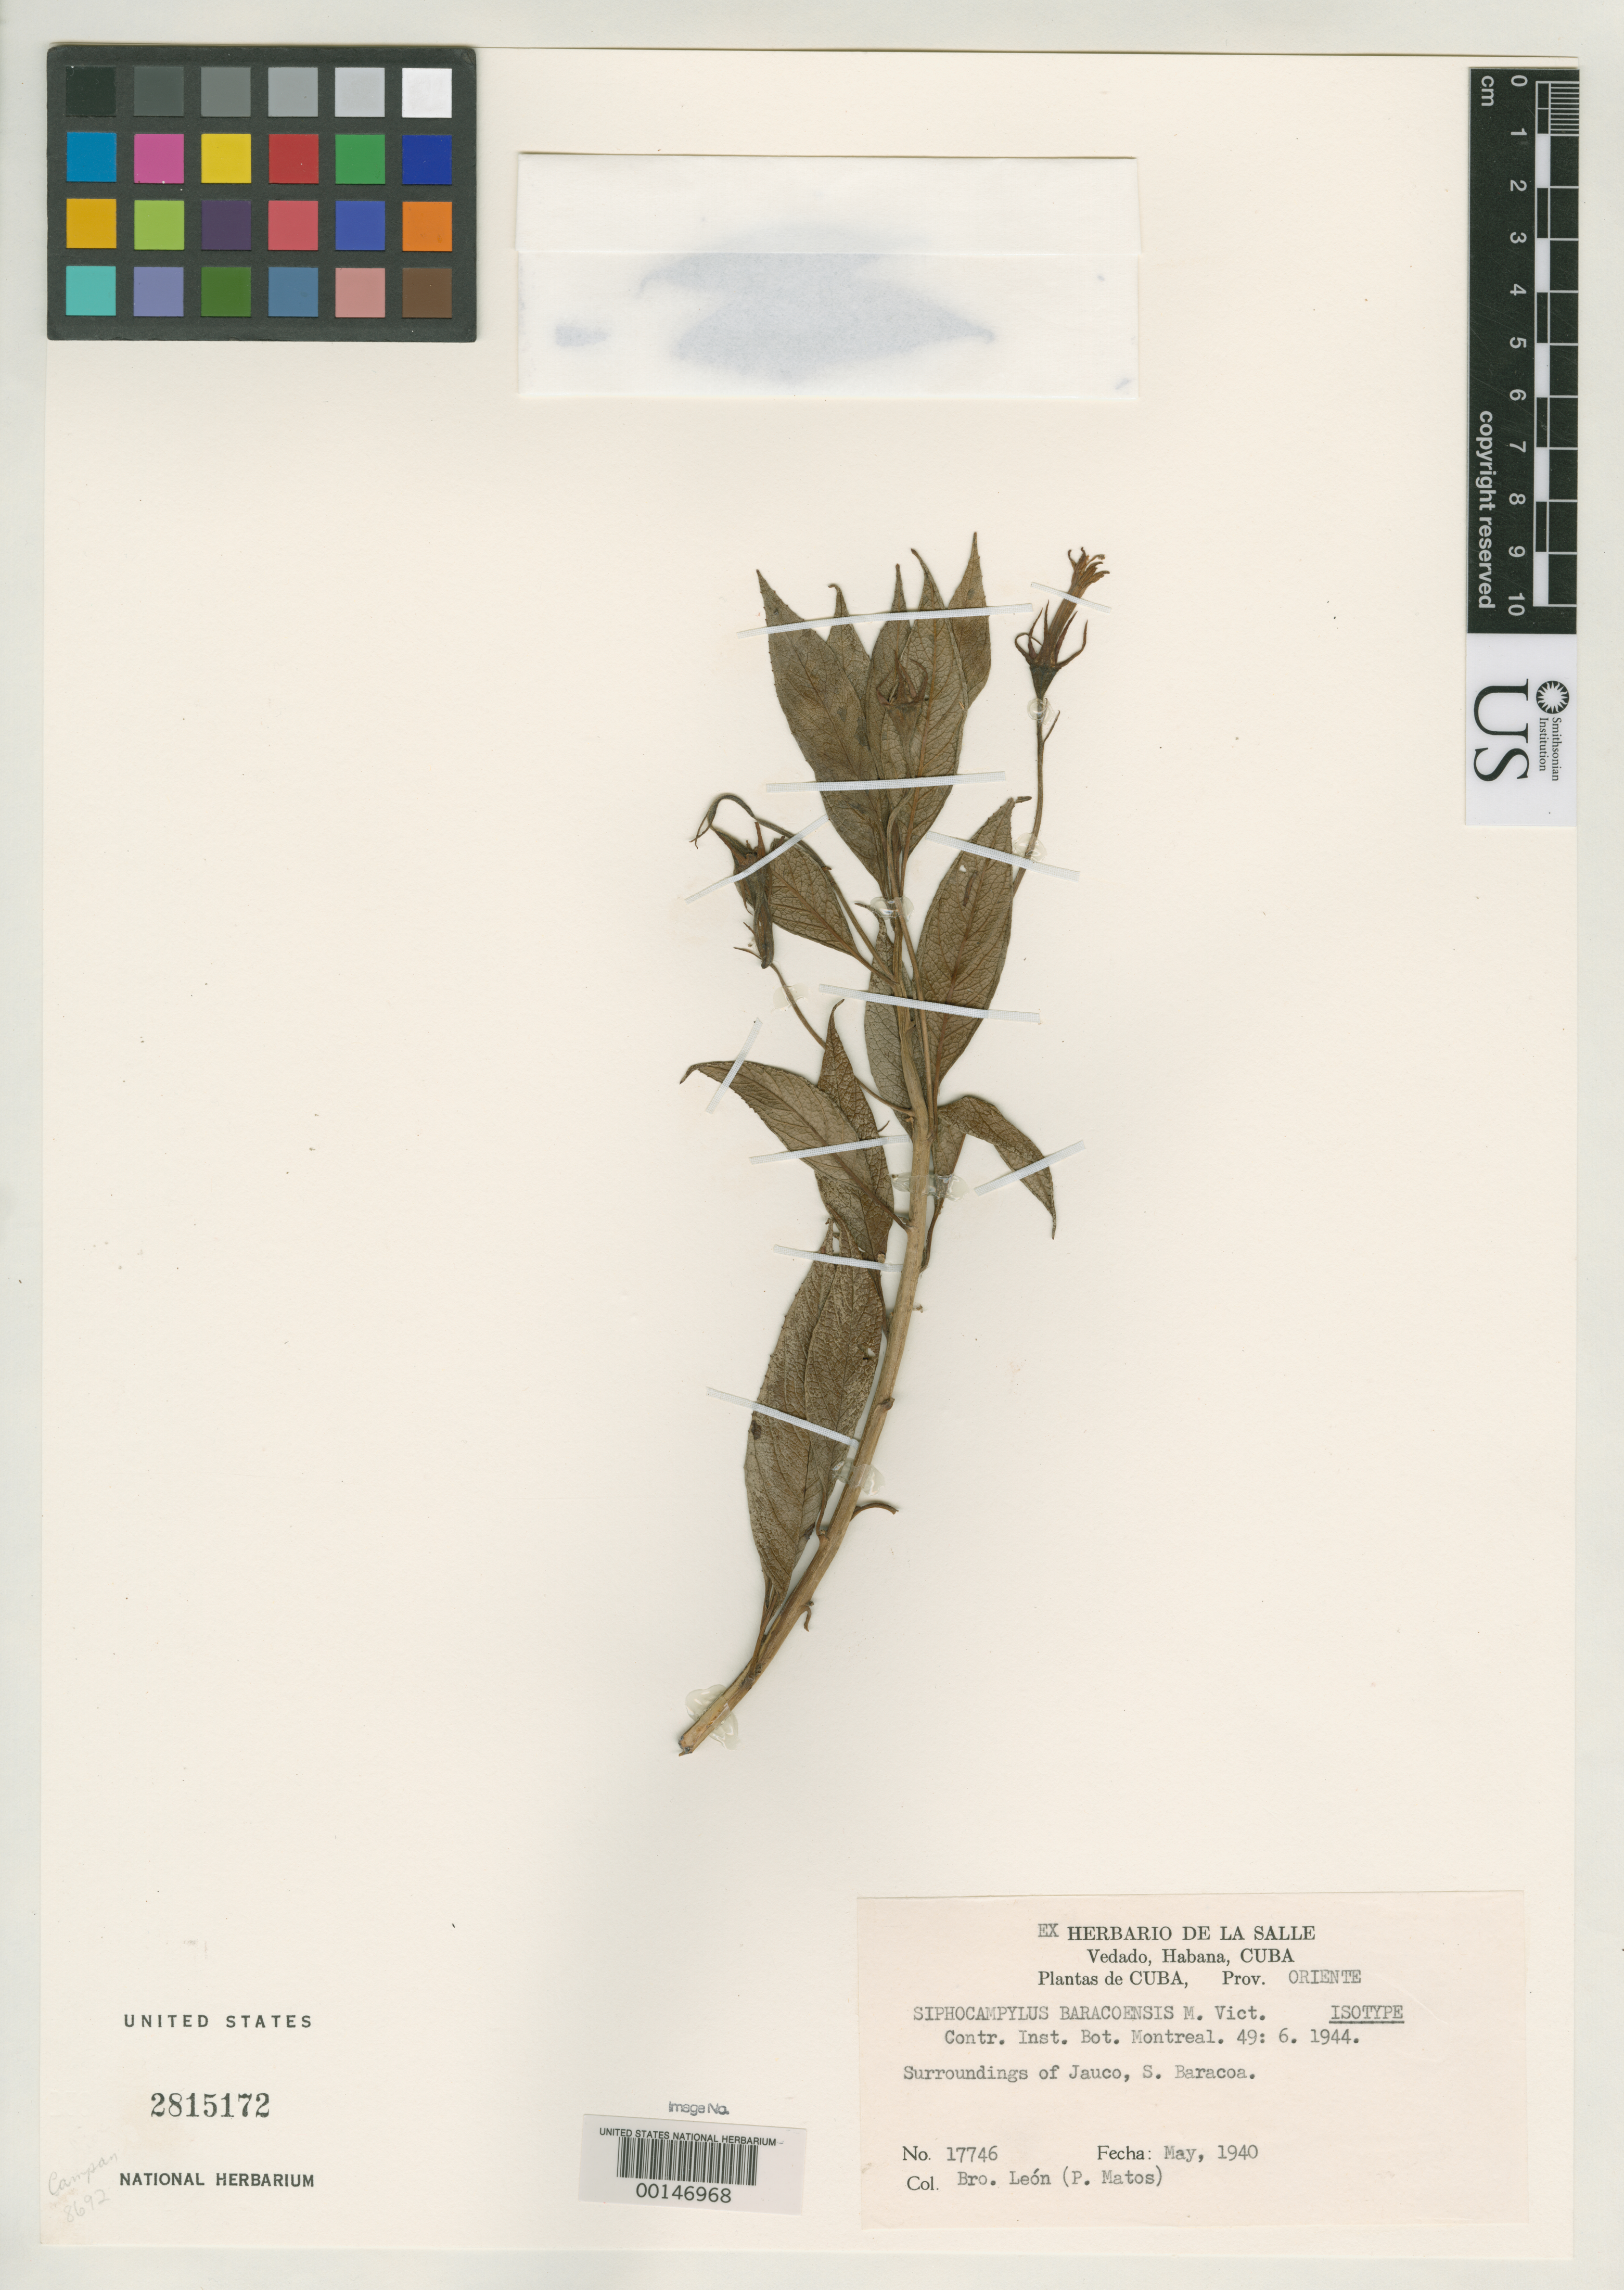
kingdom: Plantae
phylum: Tracheophyta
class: Magnoliopsida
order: Asterales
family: Campanulaceae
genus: Siphocampylus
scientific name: Siphocampylus baracoensis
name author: Vict.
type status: Isotype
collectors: Bro. León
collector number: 17746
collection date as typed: May 1940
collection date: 1940-05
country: Cuba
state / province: Oriente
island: Greater Antilles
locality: Jauco, South Baracoa.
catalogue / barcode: US 2815172